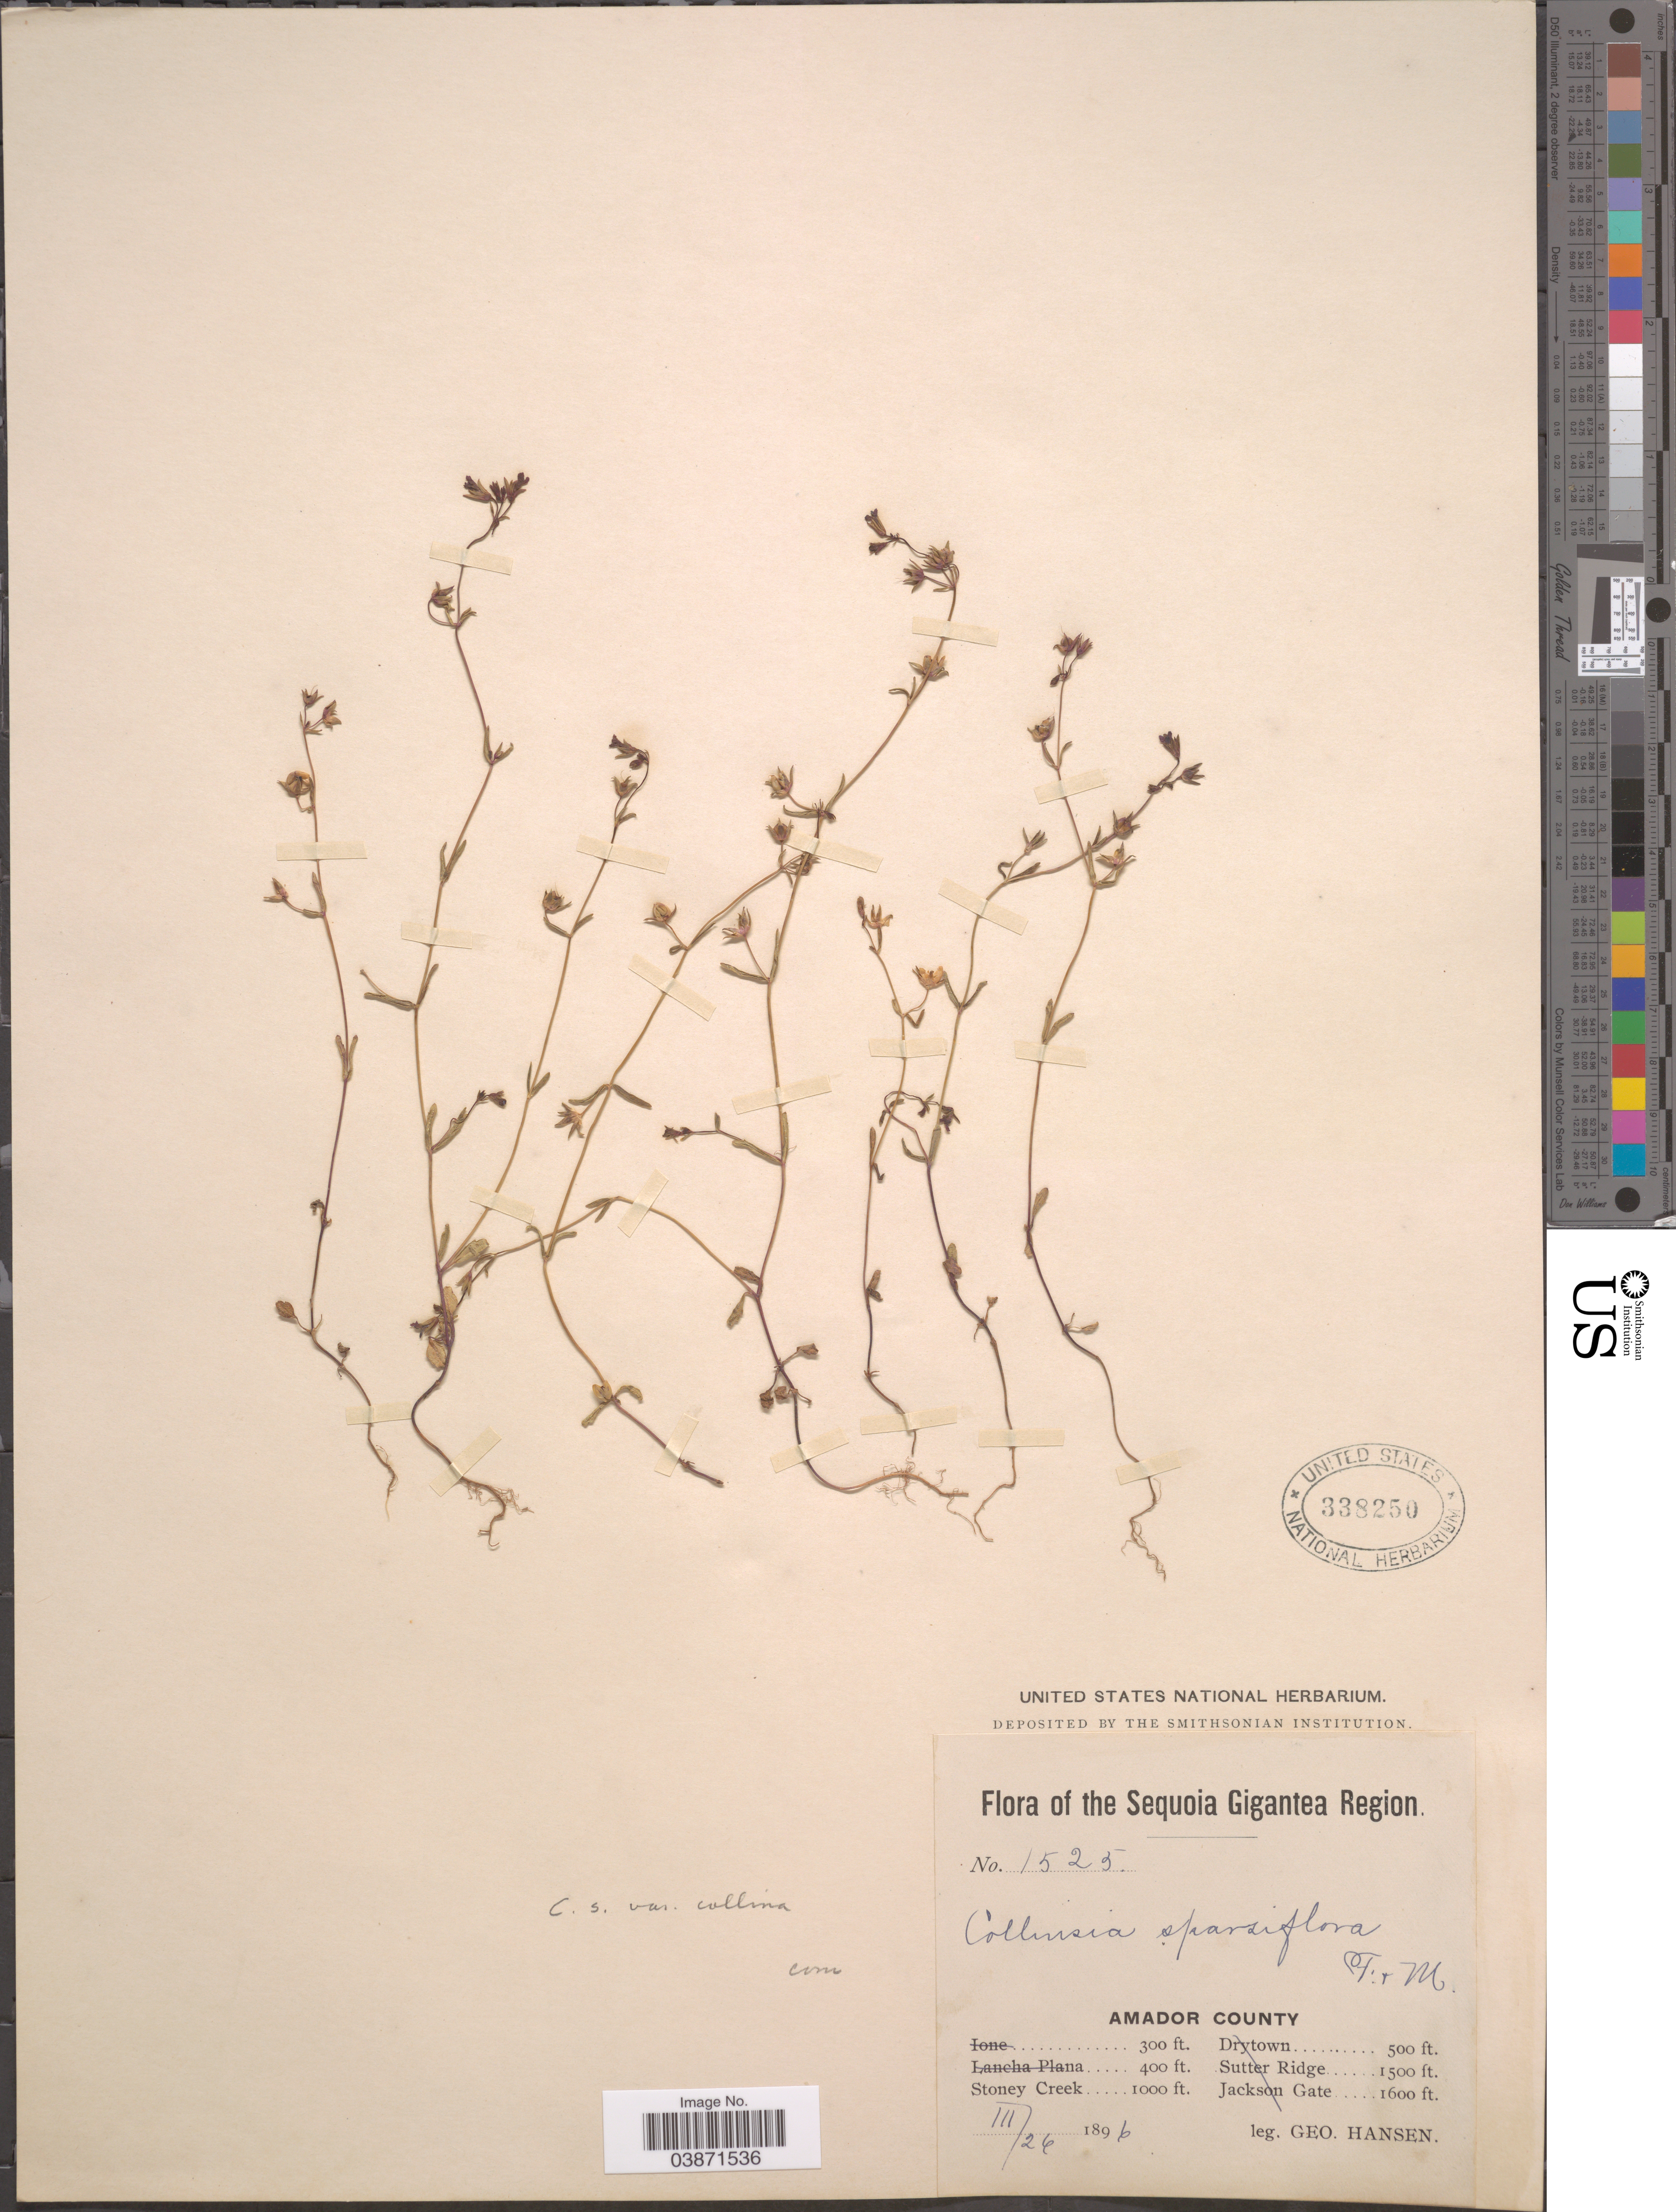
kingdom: Plantae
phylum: Tracheophyta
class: Magnoliopsida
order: Lamiales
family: Plantaginaceae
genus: Collinsia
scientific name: Collinsia sparsiflora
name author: Fisch. & C.A. Mey.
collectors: G. Hansen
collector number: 1525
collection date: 1896-03-26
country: United States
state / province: California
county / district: Amador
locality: The Sequoia Gigantea Region. Amador County. Stoney Creek.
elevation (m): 305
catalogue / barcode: US 338250